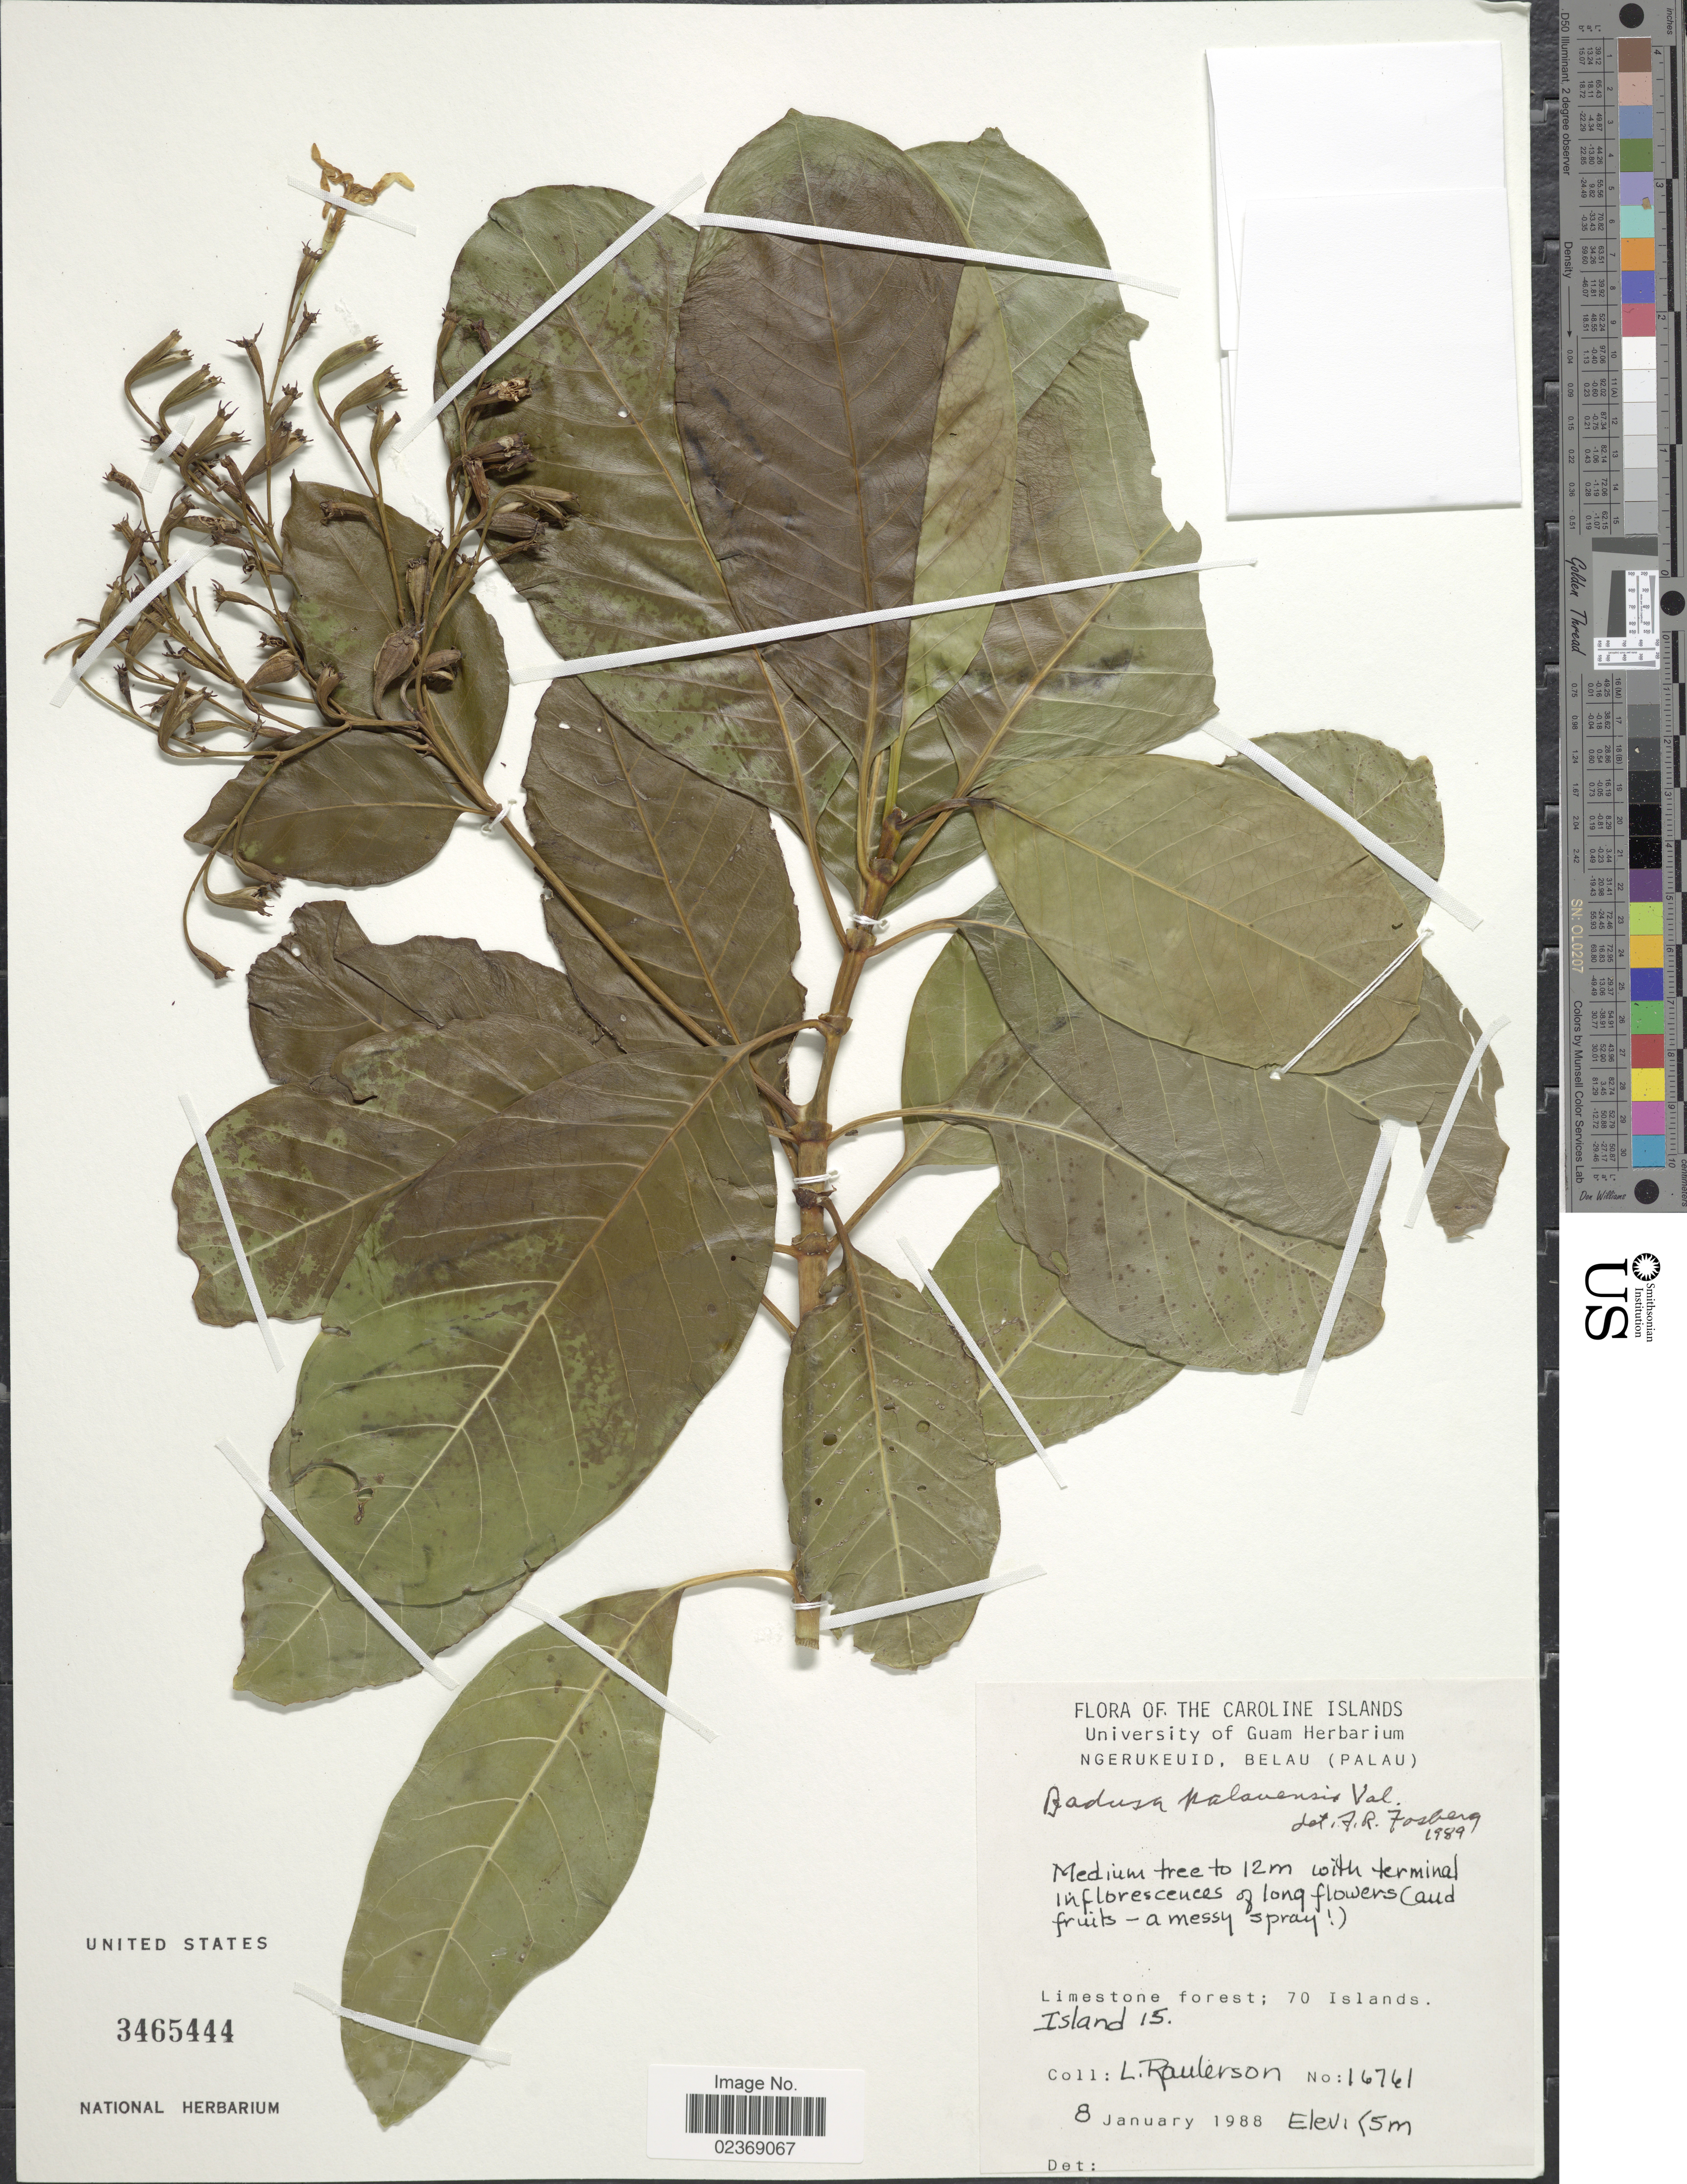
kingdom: Plantae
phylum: Tracheophyta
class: Magnoliopsida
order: Gentianales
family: Rubiaceae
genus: Badusa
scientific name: Badusa palauensis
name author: Valeton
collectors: L. Raulerson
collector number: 16761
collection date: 1988-01-08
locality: The Caroline Islands, Limestone forest; 70 Islands, Island 15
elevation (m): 5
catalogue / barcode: US 3465444